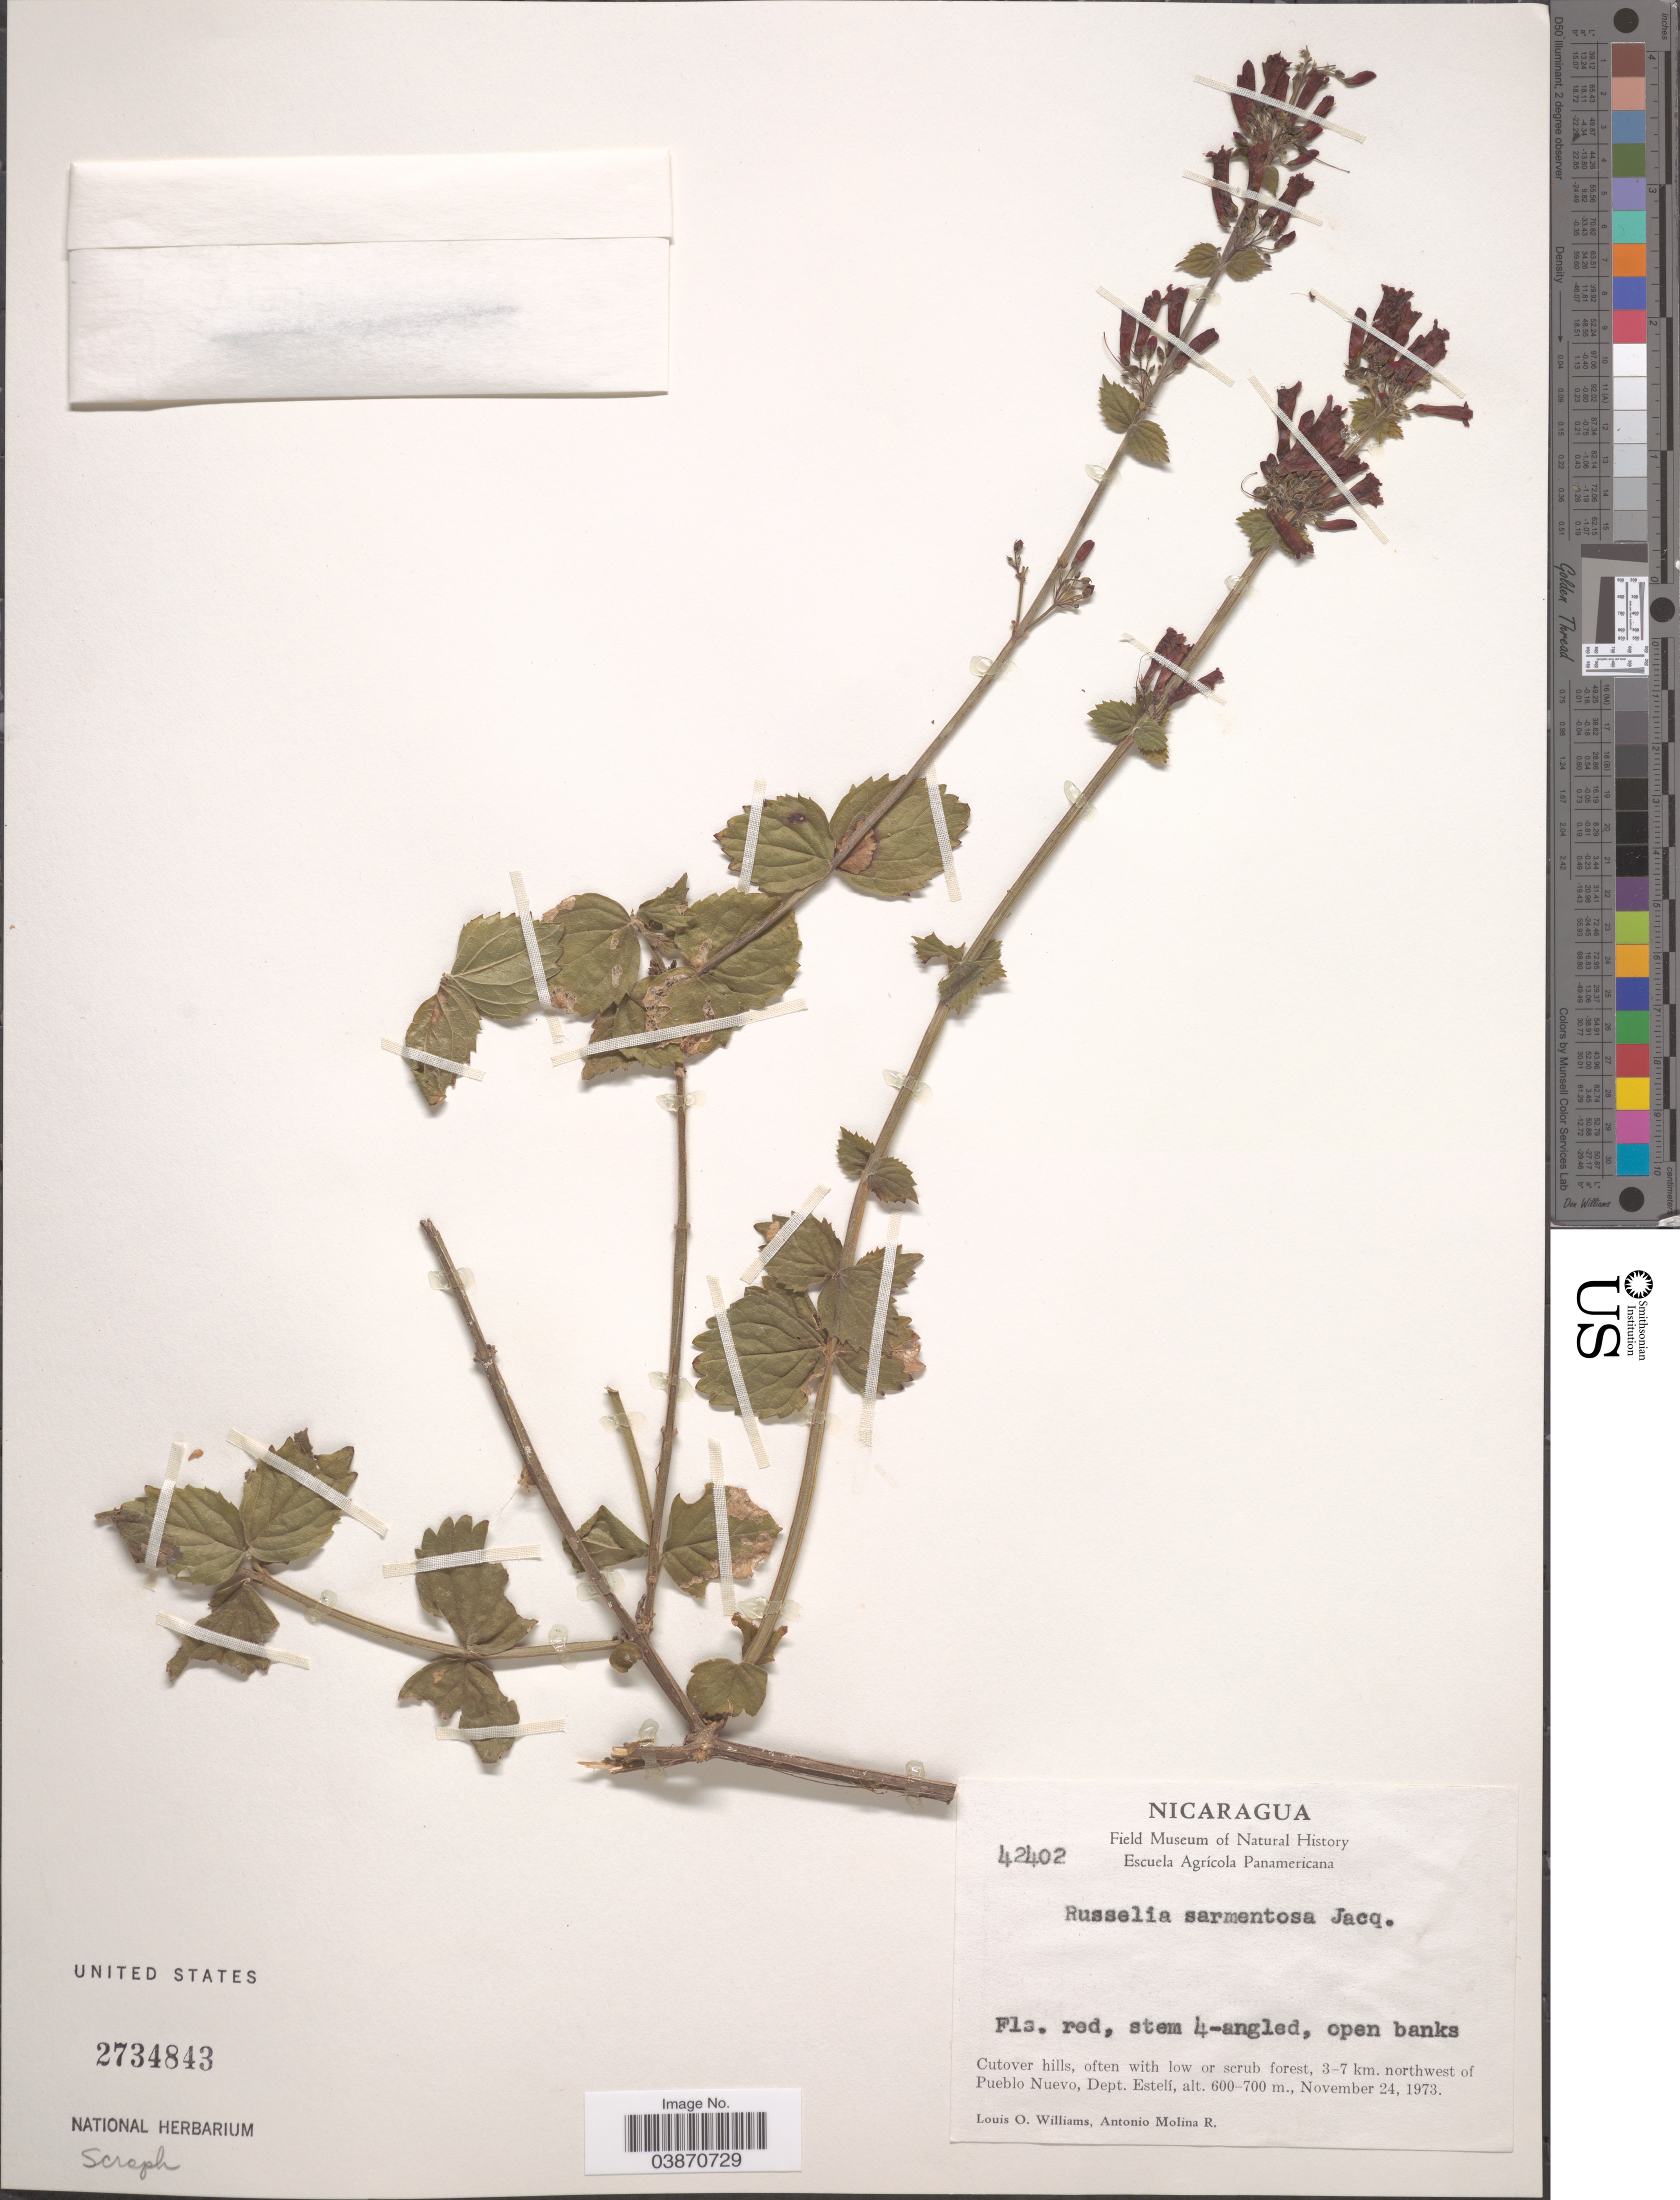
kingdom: Plantae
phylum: Tracheophyta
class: Magnoliopsida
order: Lamiales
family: Plantaginaceae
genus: Russelia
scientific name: Russelia sarmentosa var. nicaraguensis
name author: Carlson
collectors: L. O. Williams & A. Molina R.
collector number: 42402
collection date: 1973-11-24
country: Nicaragua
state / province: Esteli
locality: Cutover hills, often with low or scrub forest, 3-7 km. northwest of Pueblo Nuevo, Dept. Estelí.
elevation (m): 600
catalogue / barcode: US 2734843